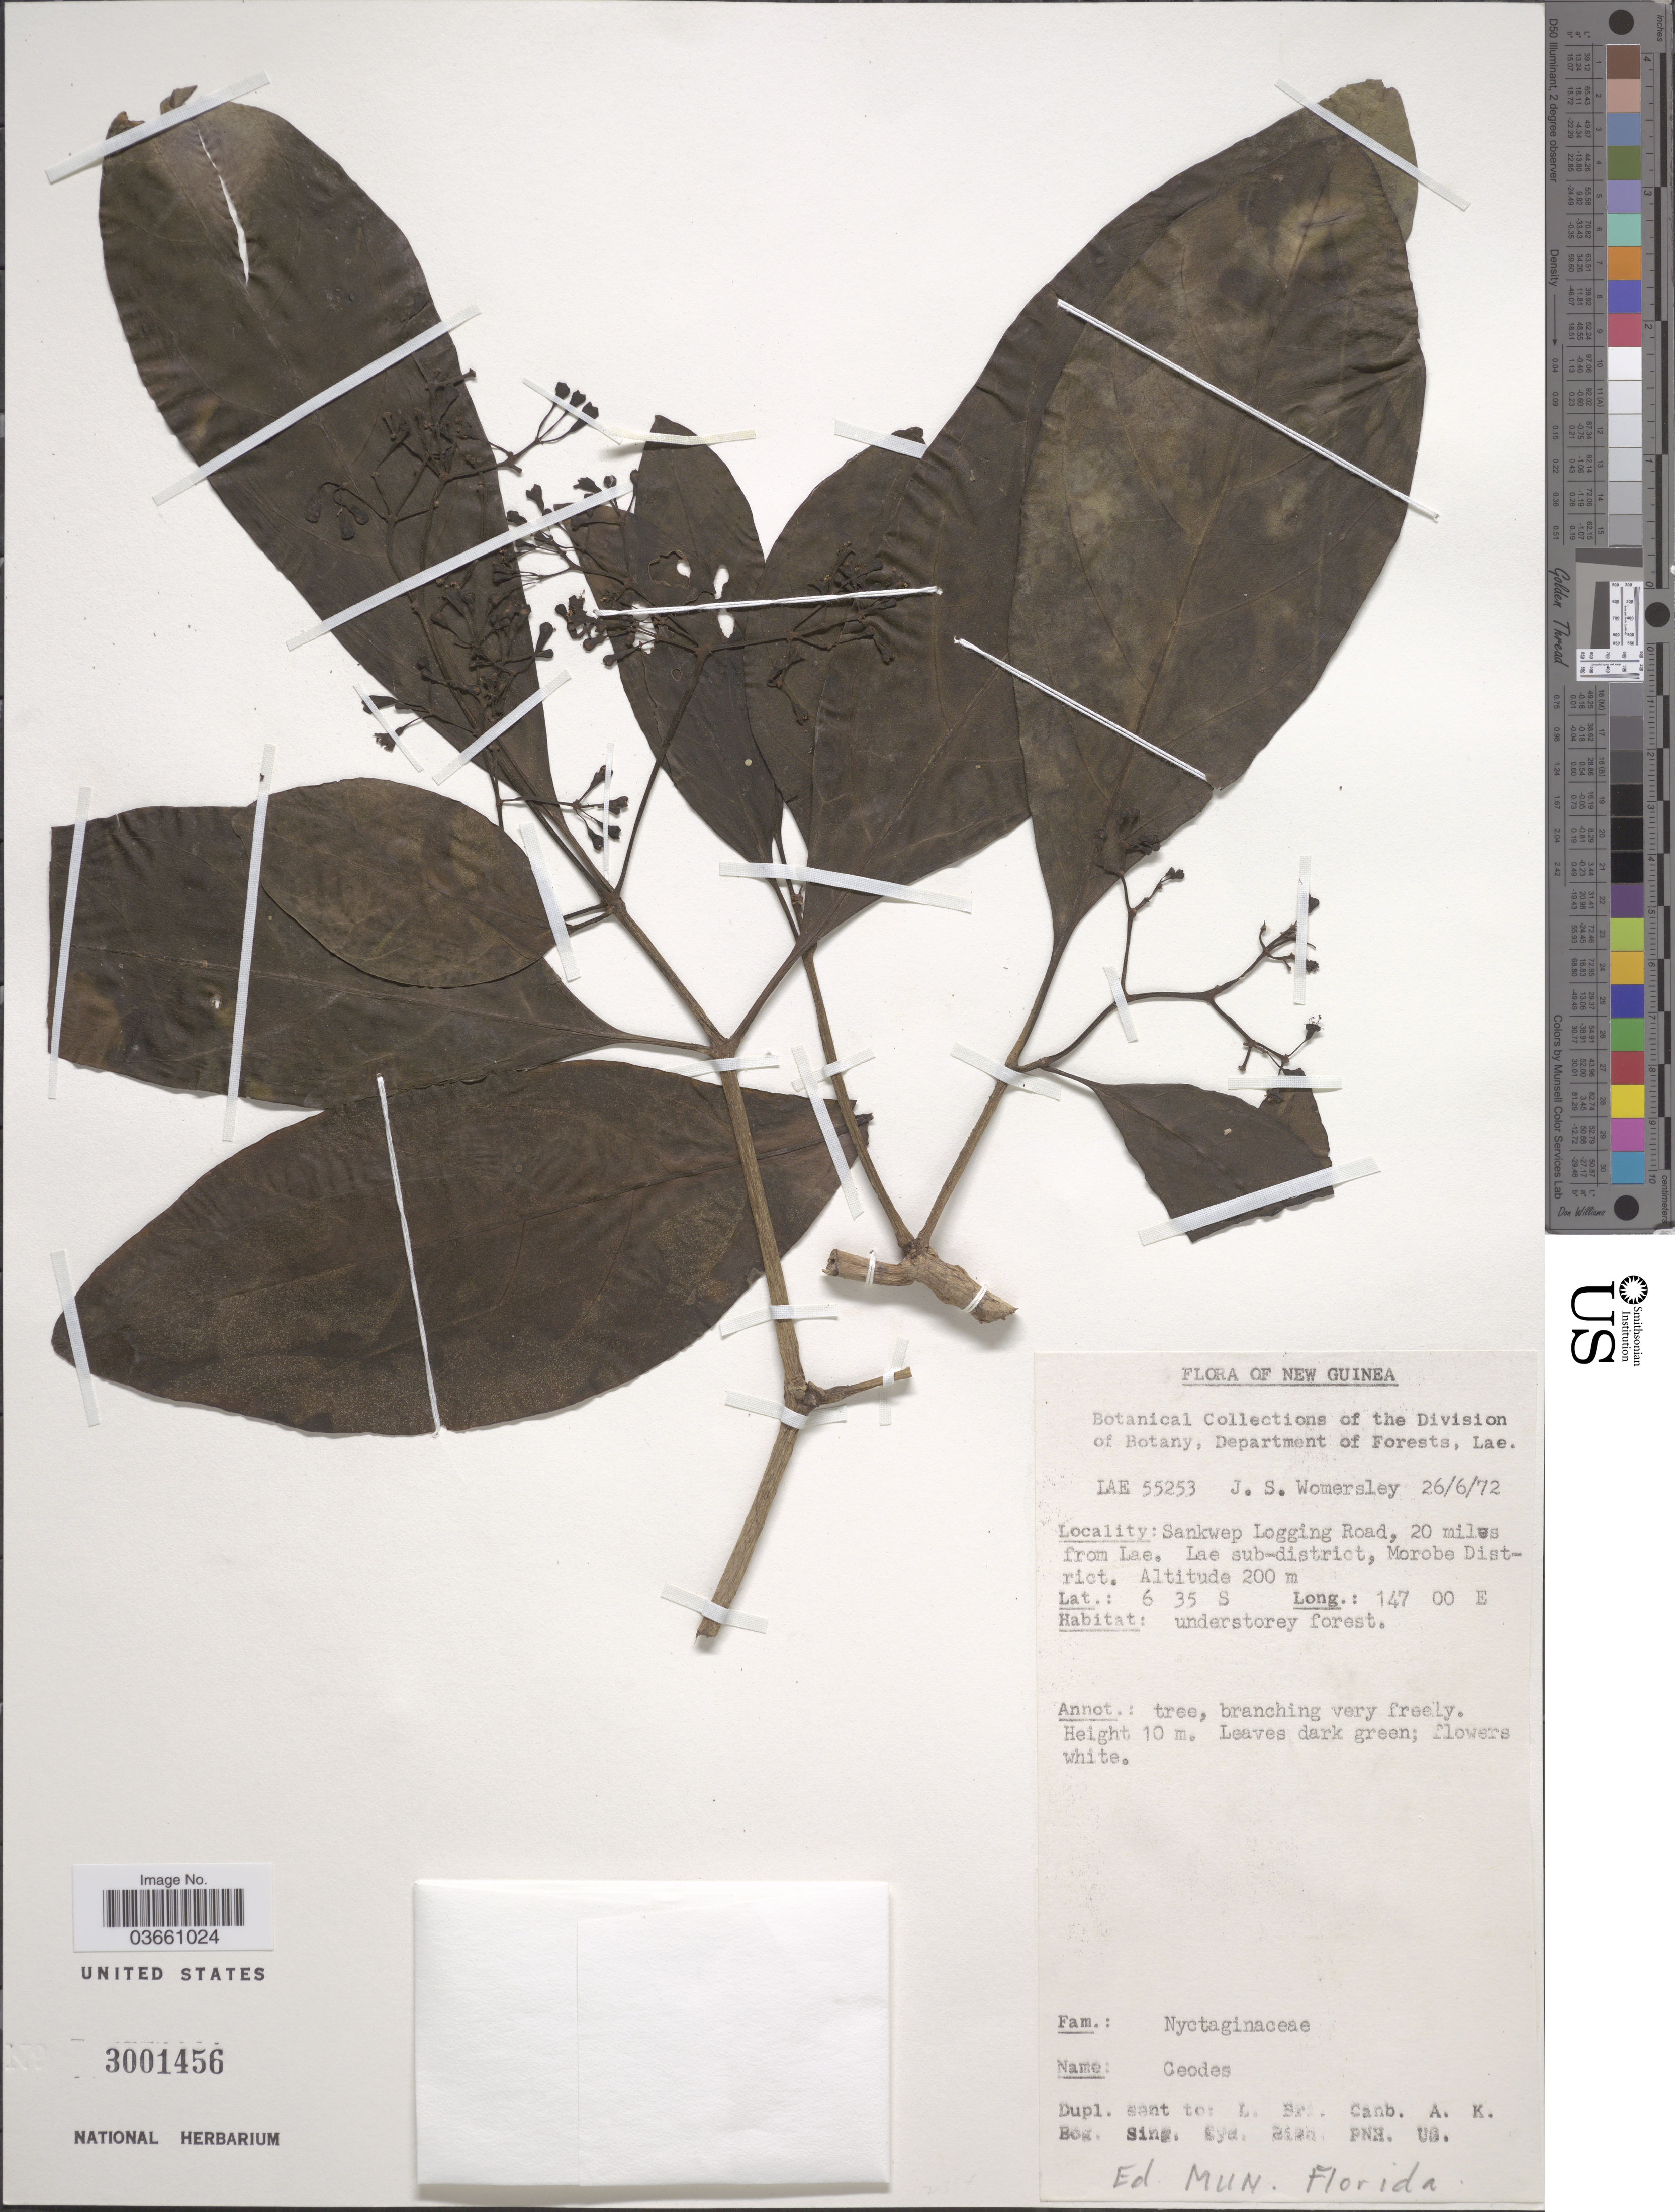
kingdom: Plantae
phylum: Tracheophyta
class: Magnoliopsida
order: Caryophyllales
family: Nyctaginaceae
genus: Pisonia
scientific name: Pisonia sp.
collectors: J. S. Womersley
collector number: LAE55253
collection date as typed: Transcribed d/m/y: 26/6/72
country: Papua New Guinea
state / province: Morobe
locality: New Guinea. Sankwep Logging Road, 20 miles from Lae. Lae sub-district, Morobe District.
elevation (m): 200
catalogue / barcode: US 3001456